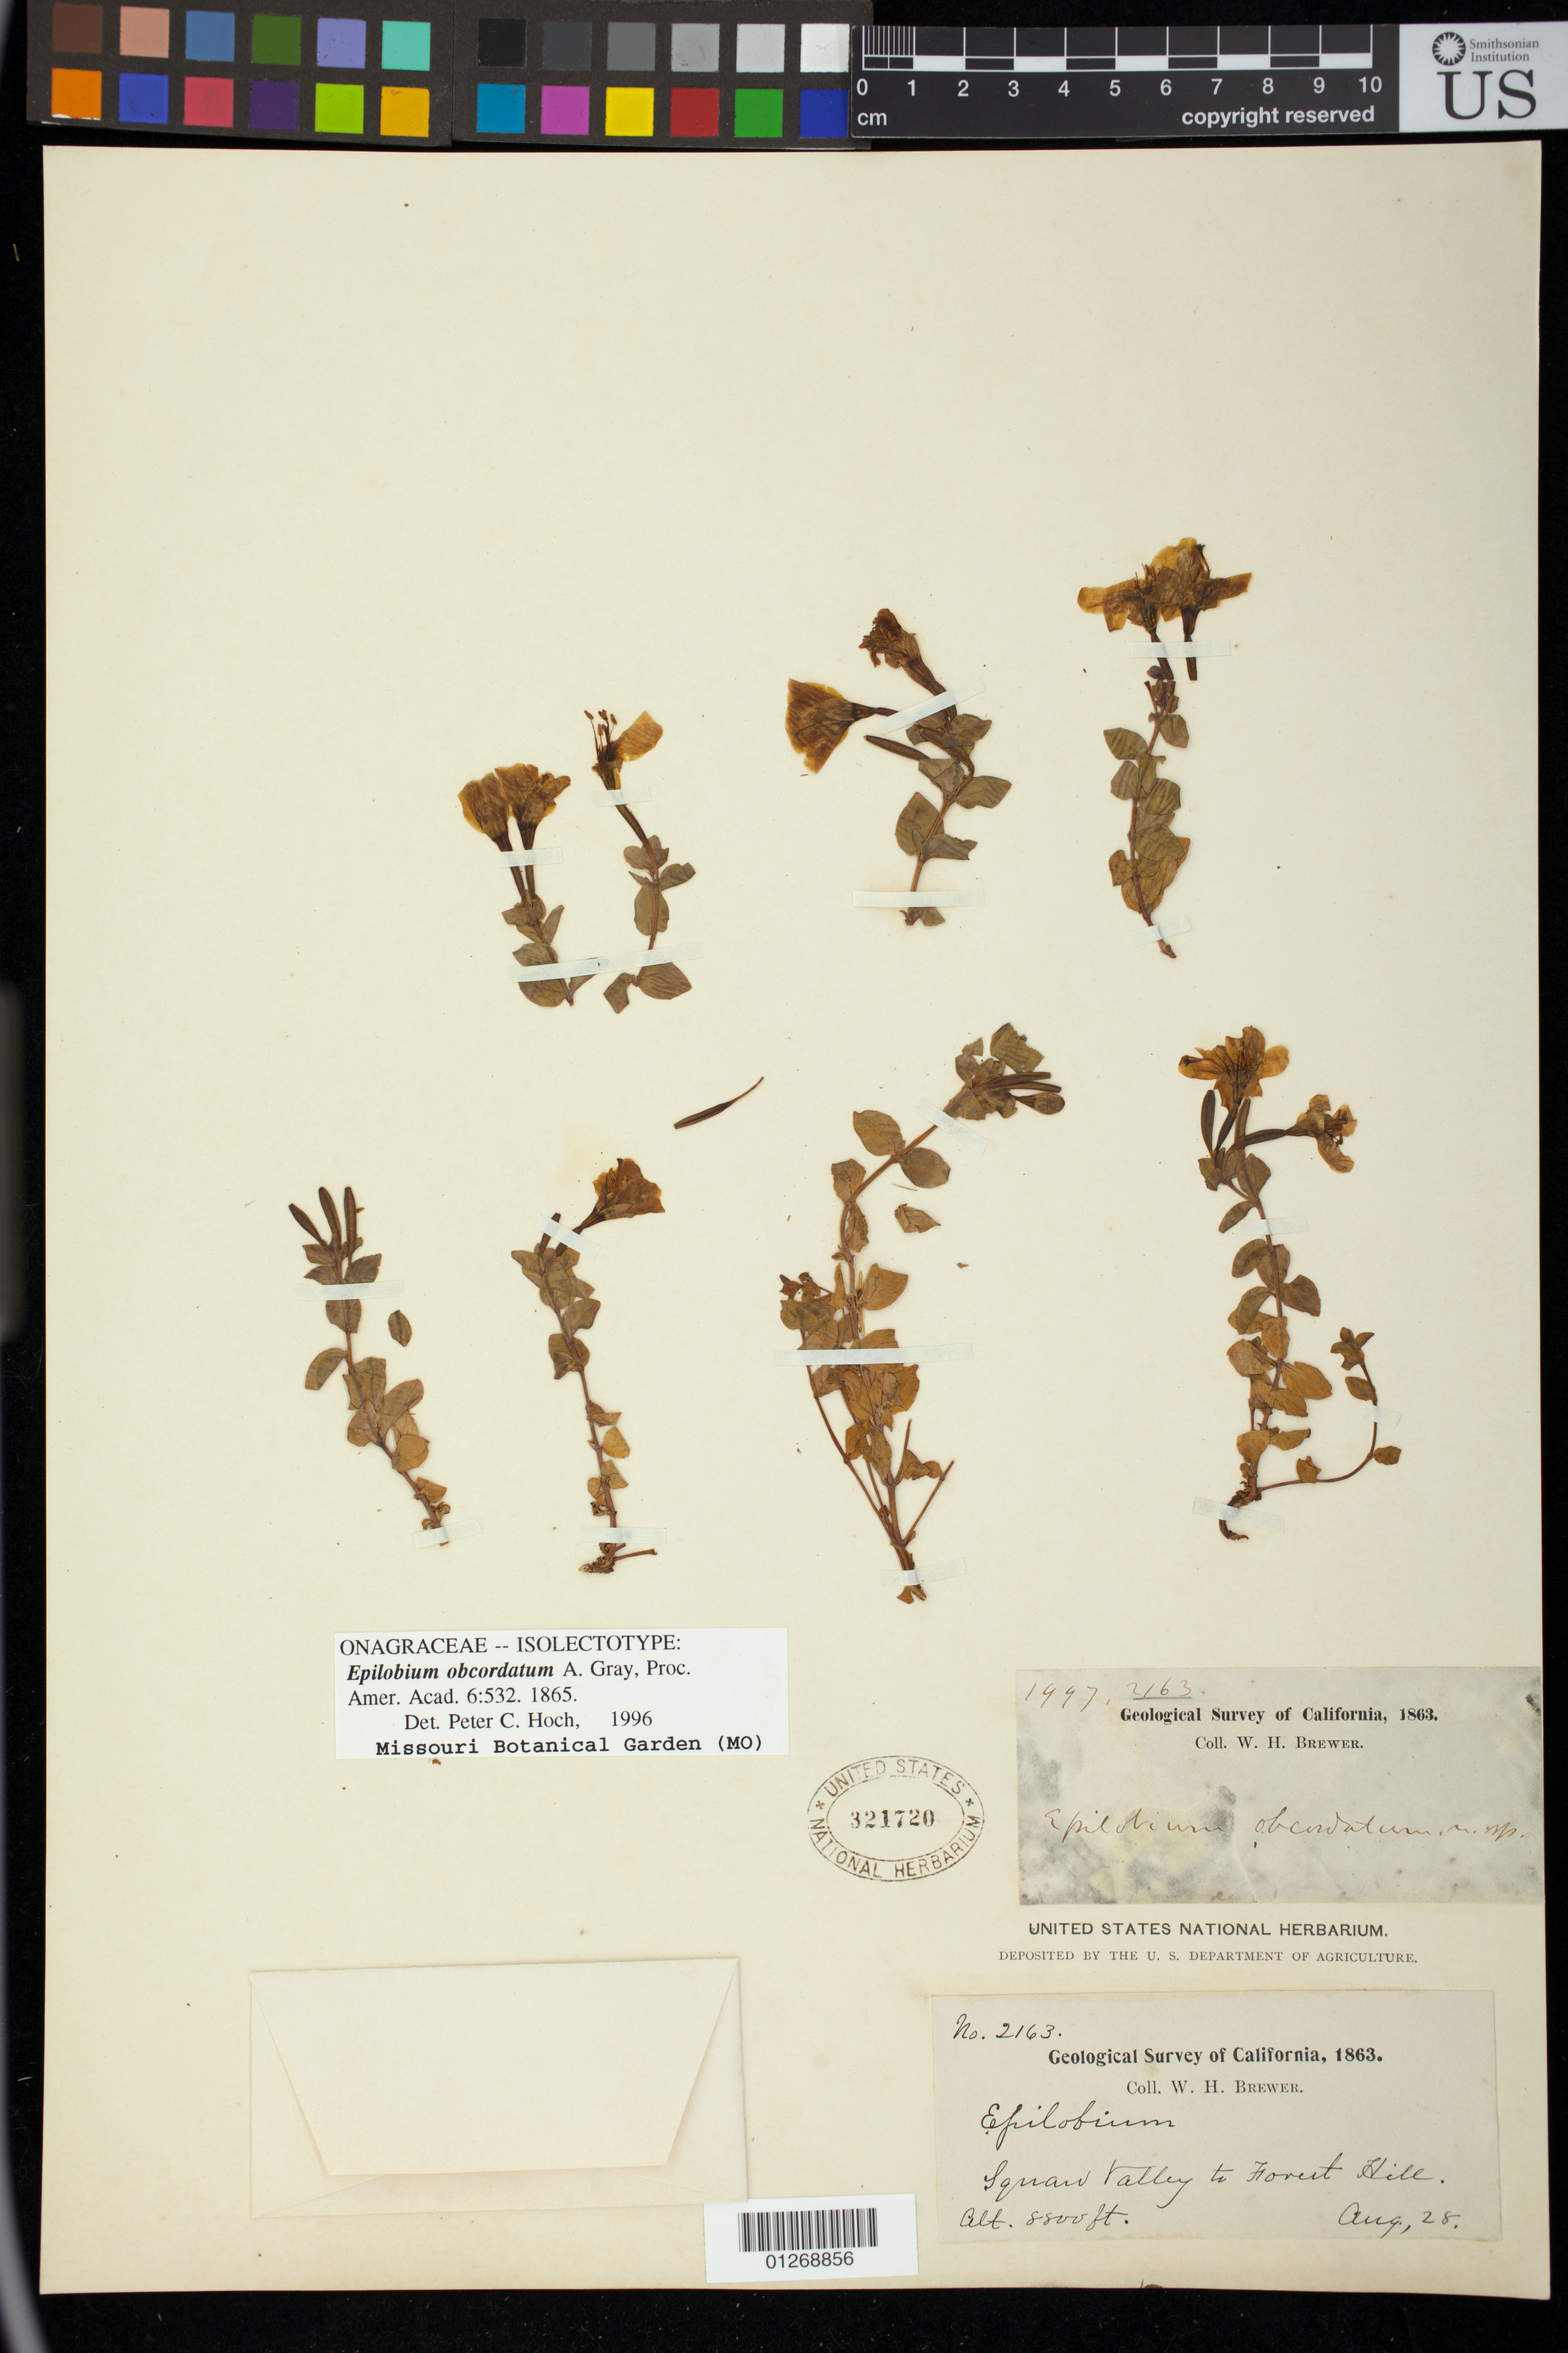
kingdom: Plantae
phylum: Tracheophyta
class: Magnoliopsida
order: Myrtales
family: Onagraceae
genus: Epilobium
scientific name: Epilobium obcordatum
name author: A. Gray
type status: Syntype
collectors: W. H. Brewer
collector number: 2163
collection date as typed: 28 Aug 1863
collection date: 1863-08-28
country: United States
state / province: California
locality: Squaw Valley to Forest Hill.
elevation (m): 2682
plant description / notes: Protologue, "In the Sierra Nevada, at Squaw Valley and Ebbett's Passes, alt. 8,000-8,500 feet." Annotated as isolectotype by P.C. Hoch (1996)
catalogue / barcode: US 321720